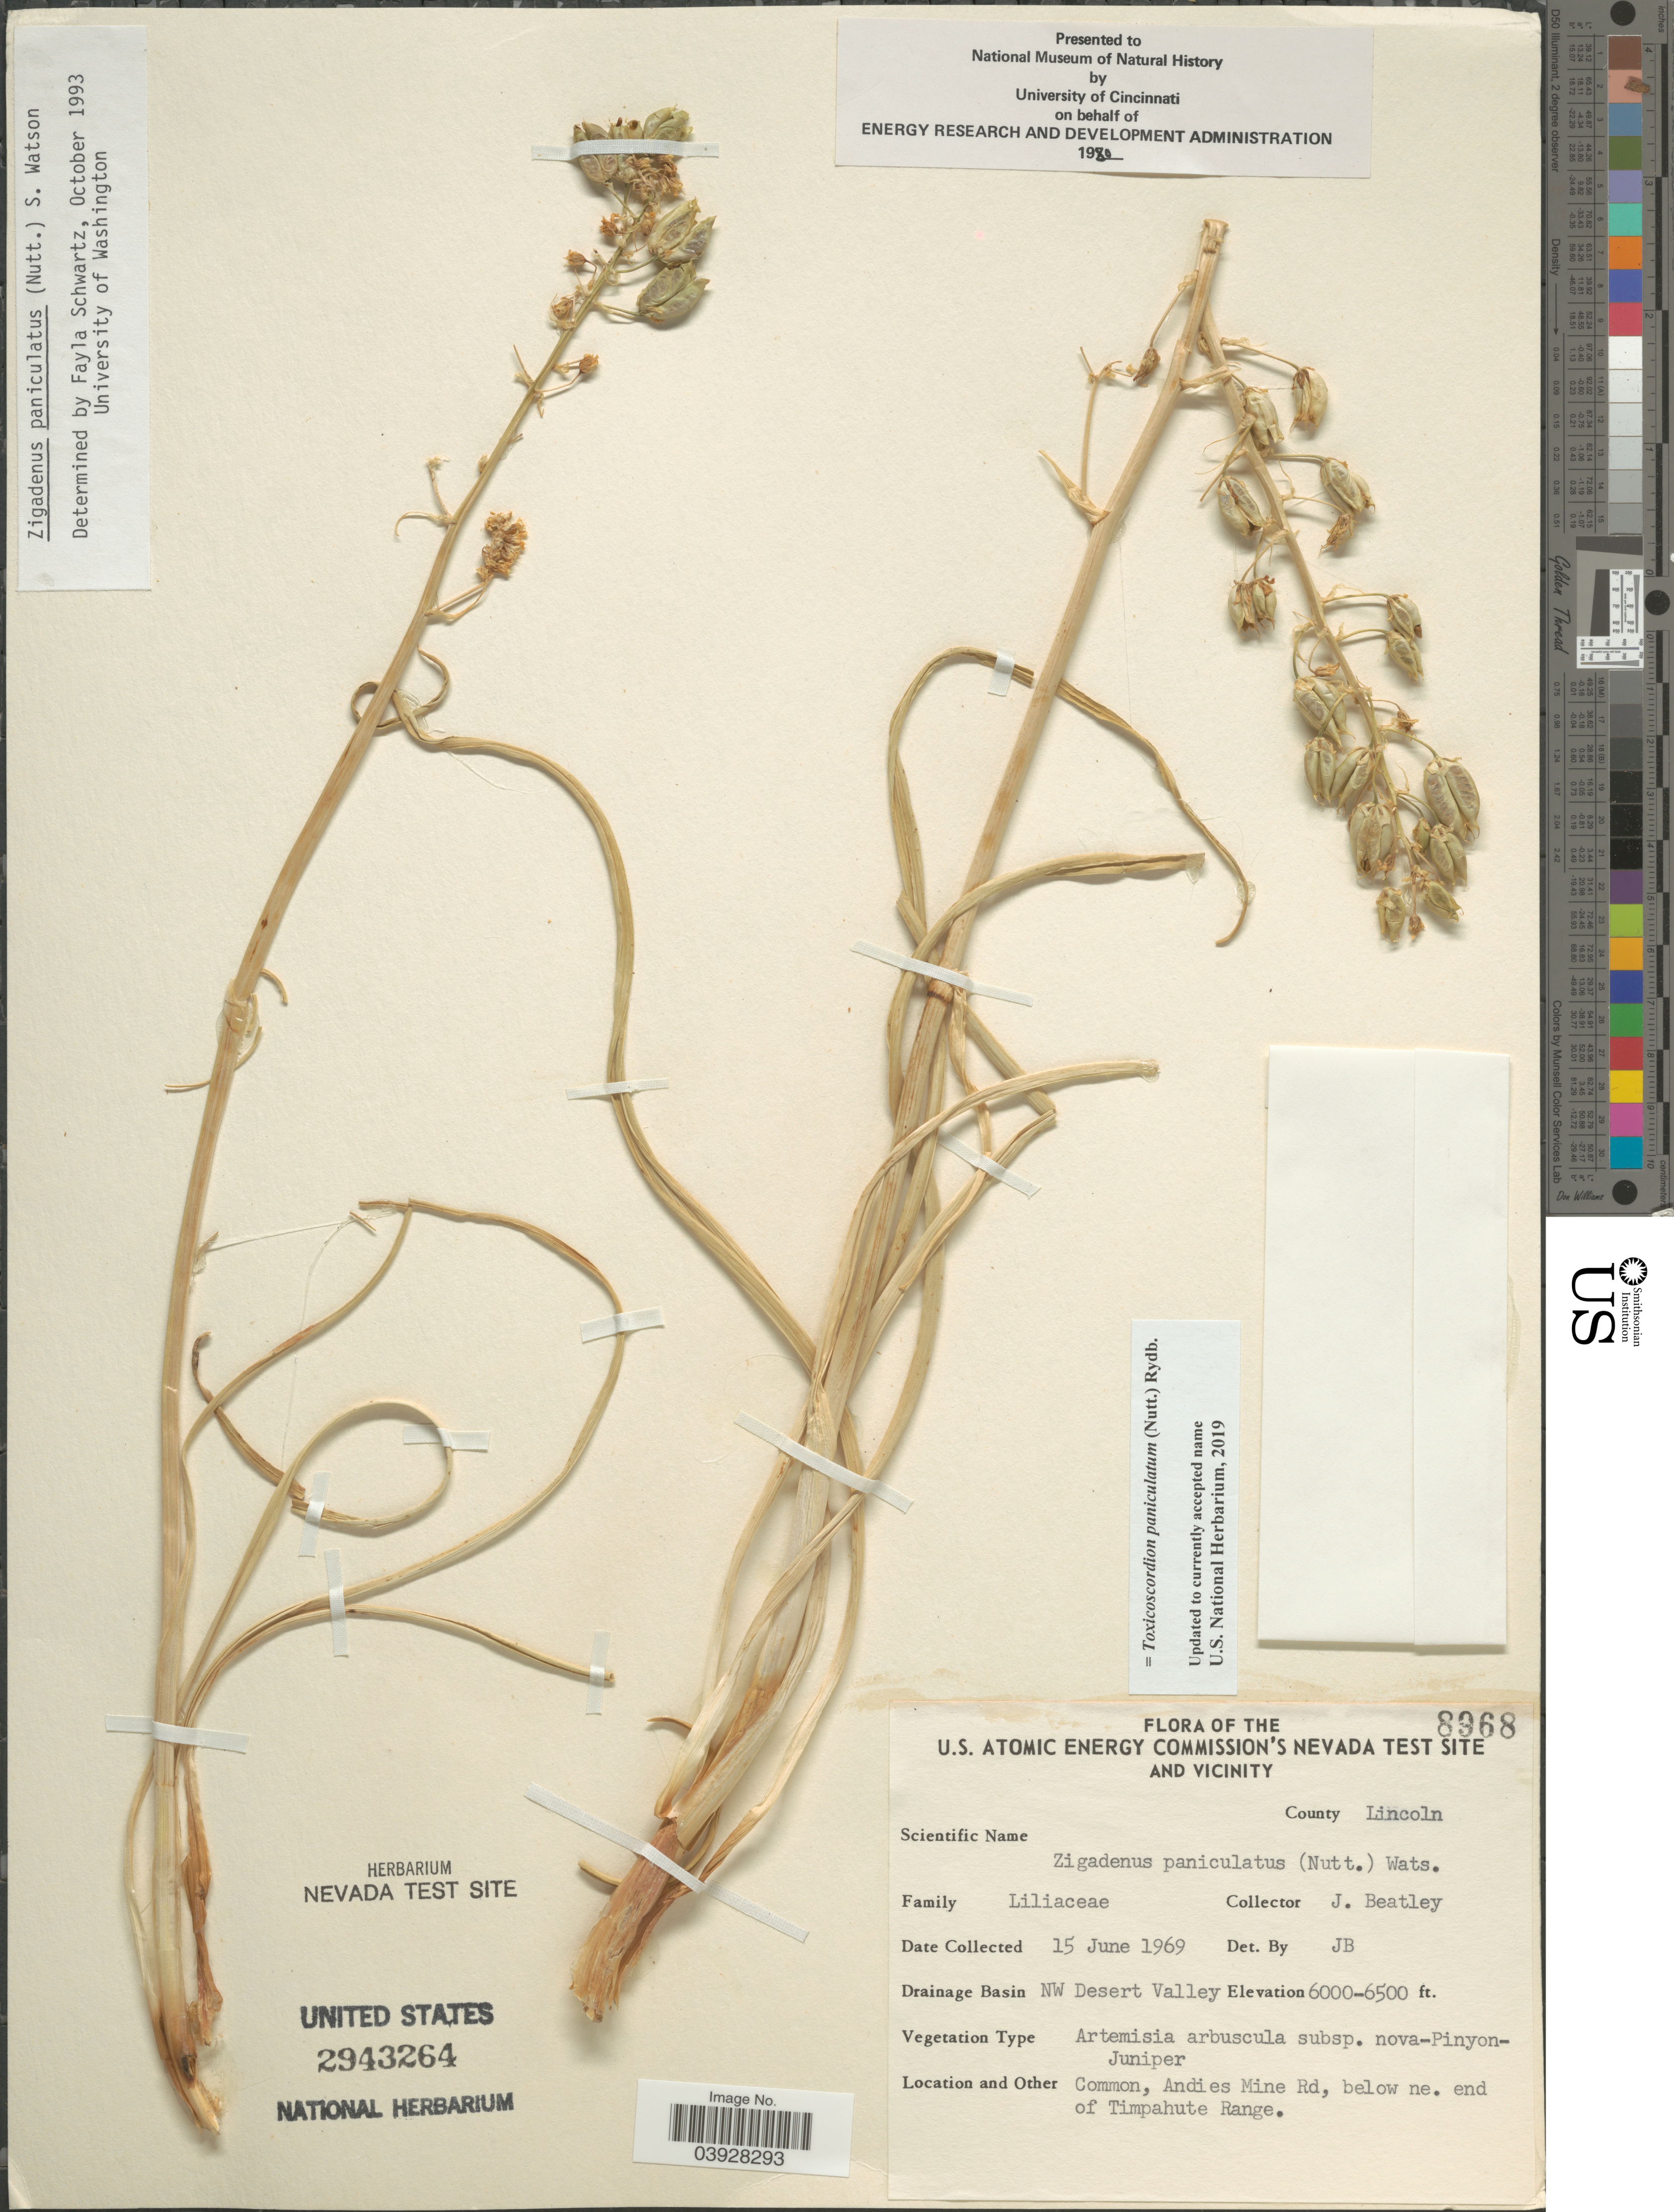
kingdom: Plantae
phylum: Tracheophyta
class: Liliopsida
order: Liliales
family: Melanthiaceae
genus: Toxicoscordion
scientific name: Toxicoscordion paniculatum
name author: (Nutt.) Rydb.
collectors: J. C. Beatley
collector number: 8968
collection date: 1969-06-15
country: United States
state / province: Nevada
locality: U.S. Atomic Energy Commission's Nevada Test Site and Vicinity. County Lincoln. Drainage Basin NW Desert Valley. Andies Mine Rd, below ne. end of Timpahute Range.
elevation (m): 1829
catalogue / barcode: US 2943264